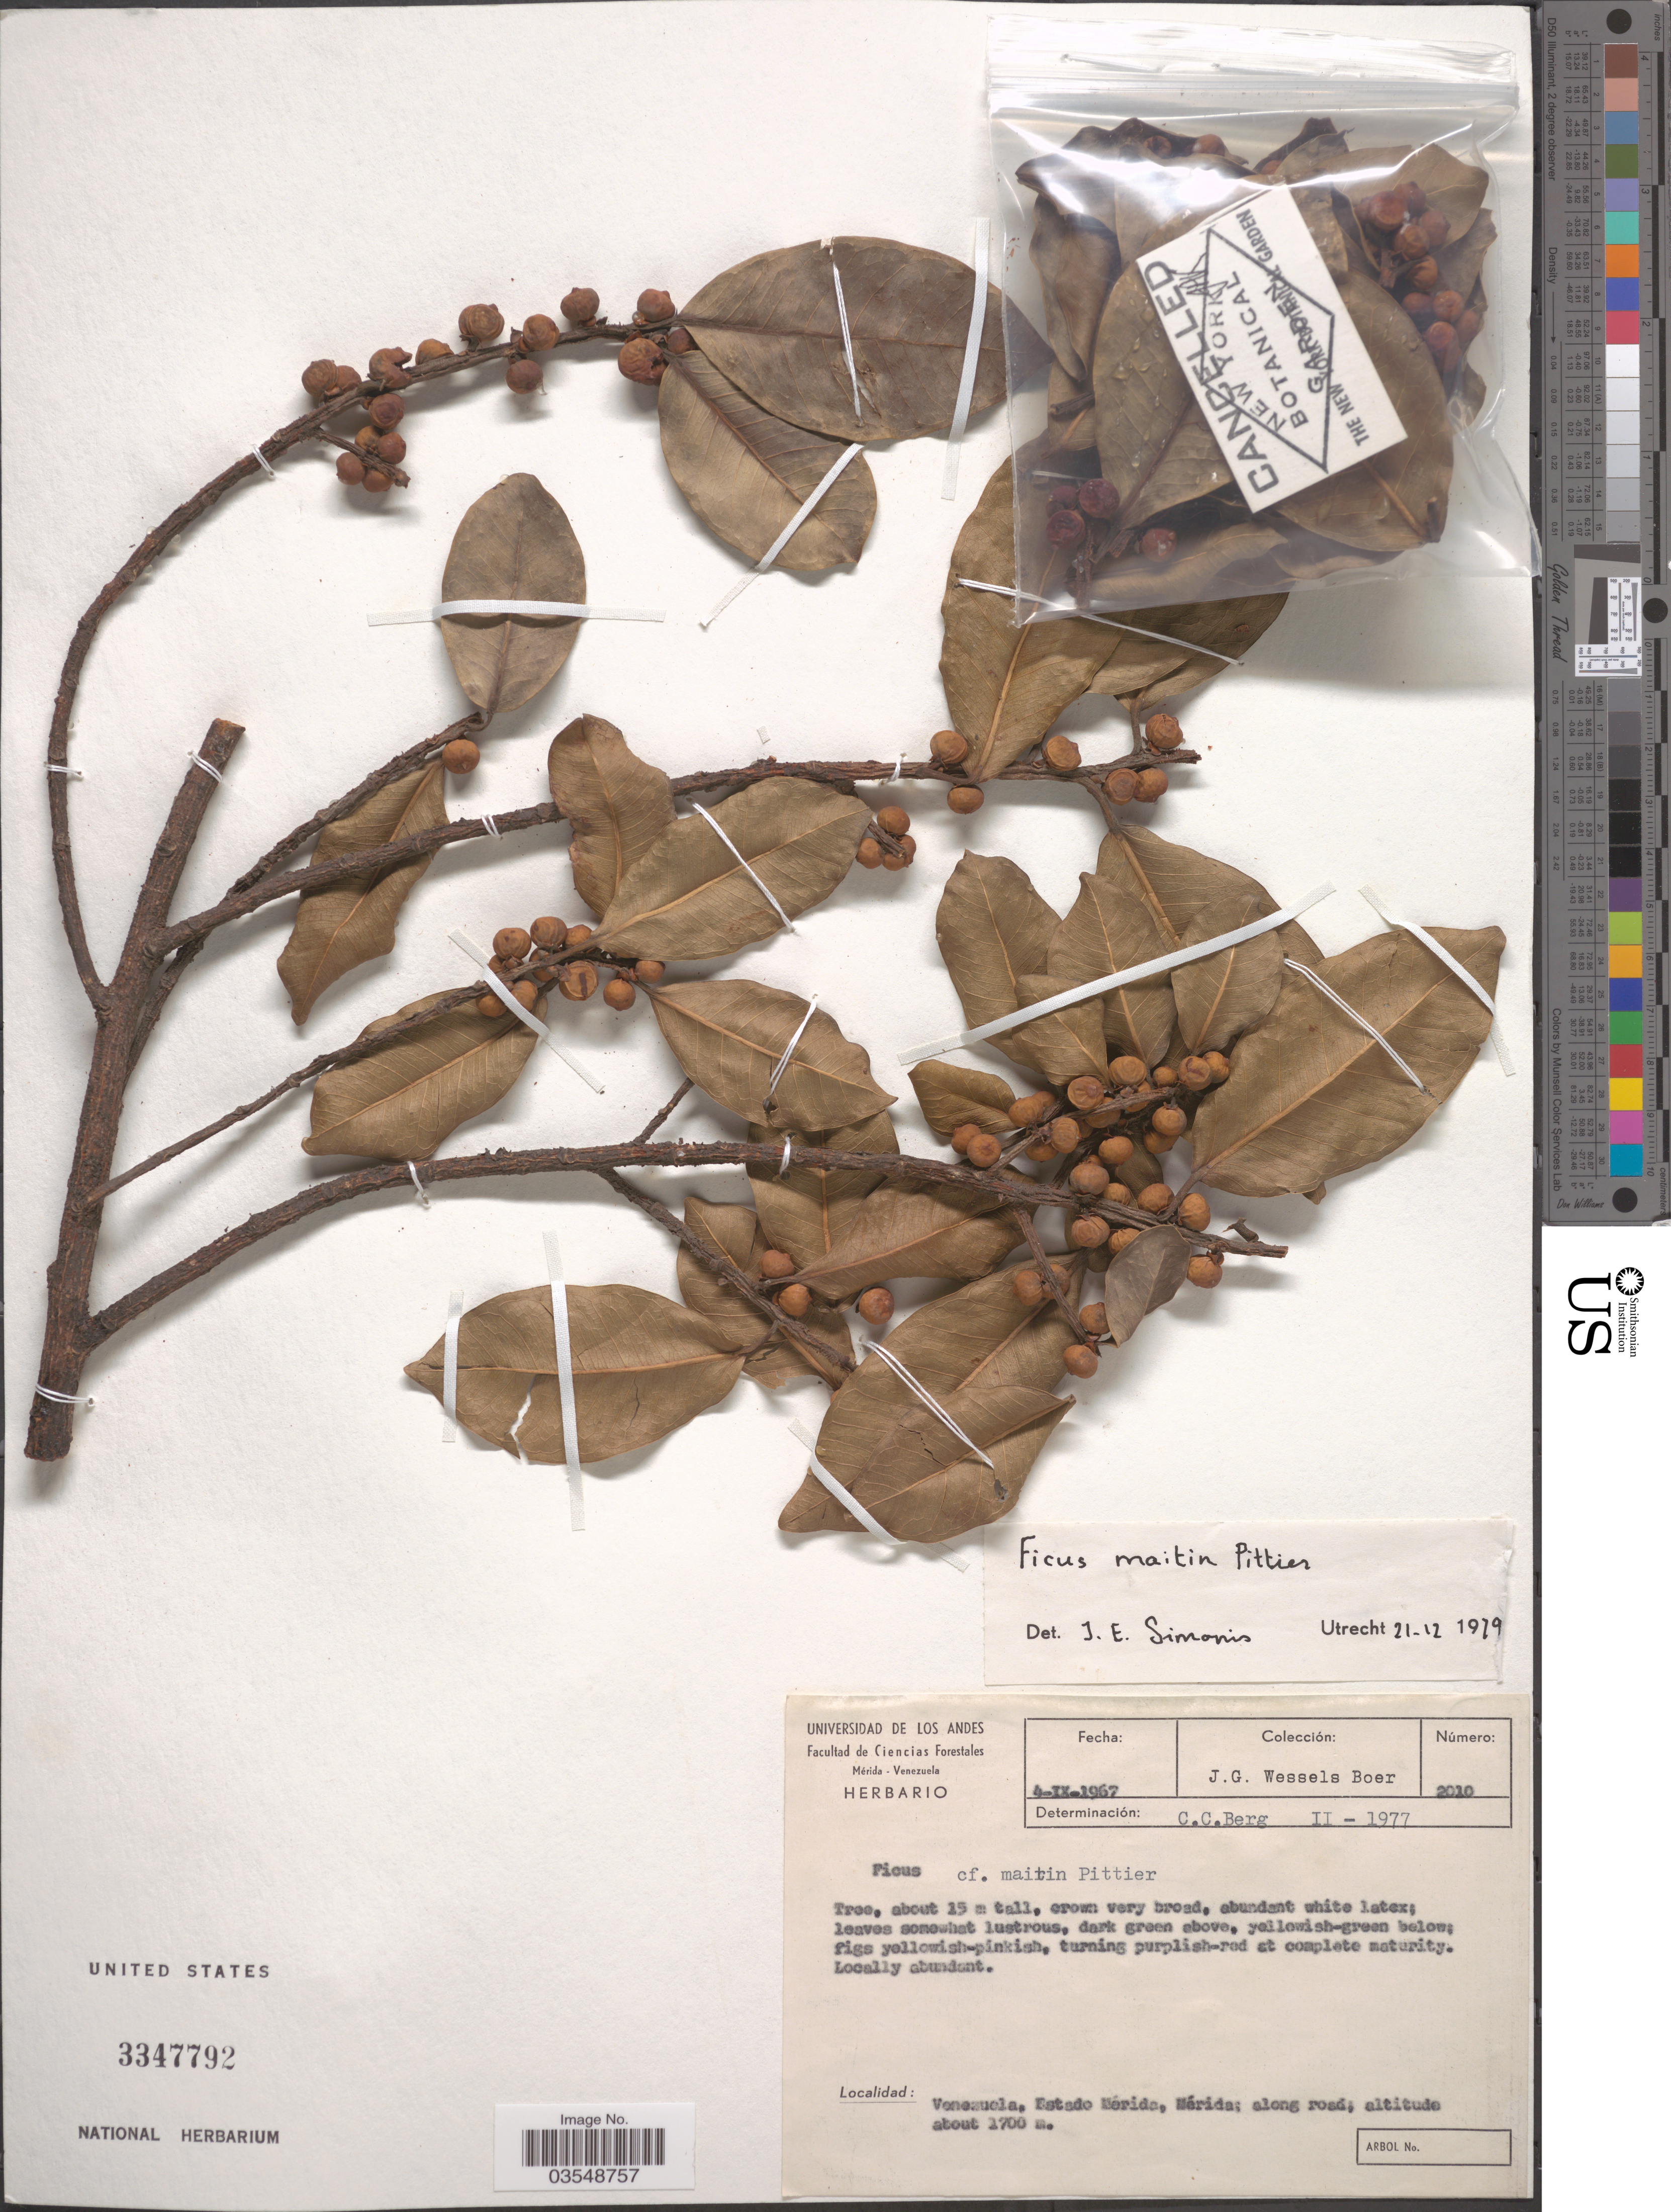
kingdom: Plantae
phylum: Tracheophyta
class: Magnoliopsida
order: Rosales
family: Moraceae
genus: Ficus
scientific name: Ficus maitin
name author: Pittier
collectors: J. G. Wessels Boer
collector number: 2010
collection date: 1967-09-04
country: Venezuela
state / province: Merida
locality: Estado Mérida, Mérida; along road.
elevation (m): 1700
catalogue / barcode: US 3347792